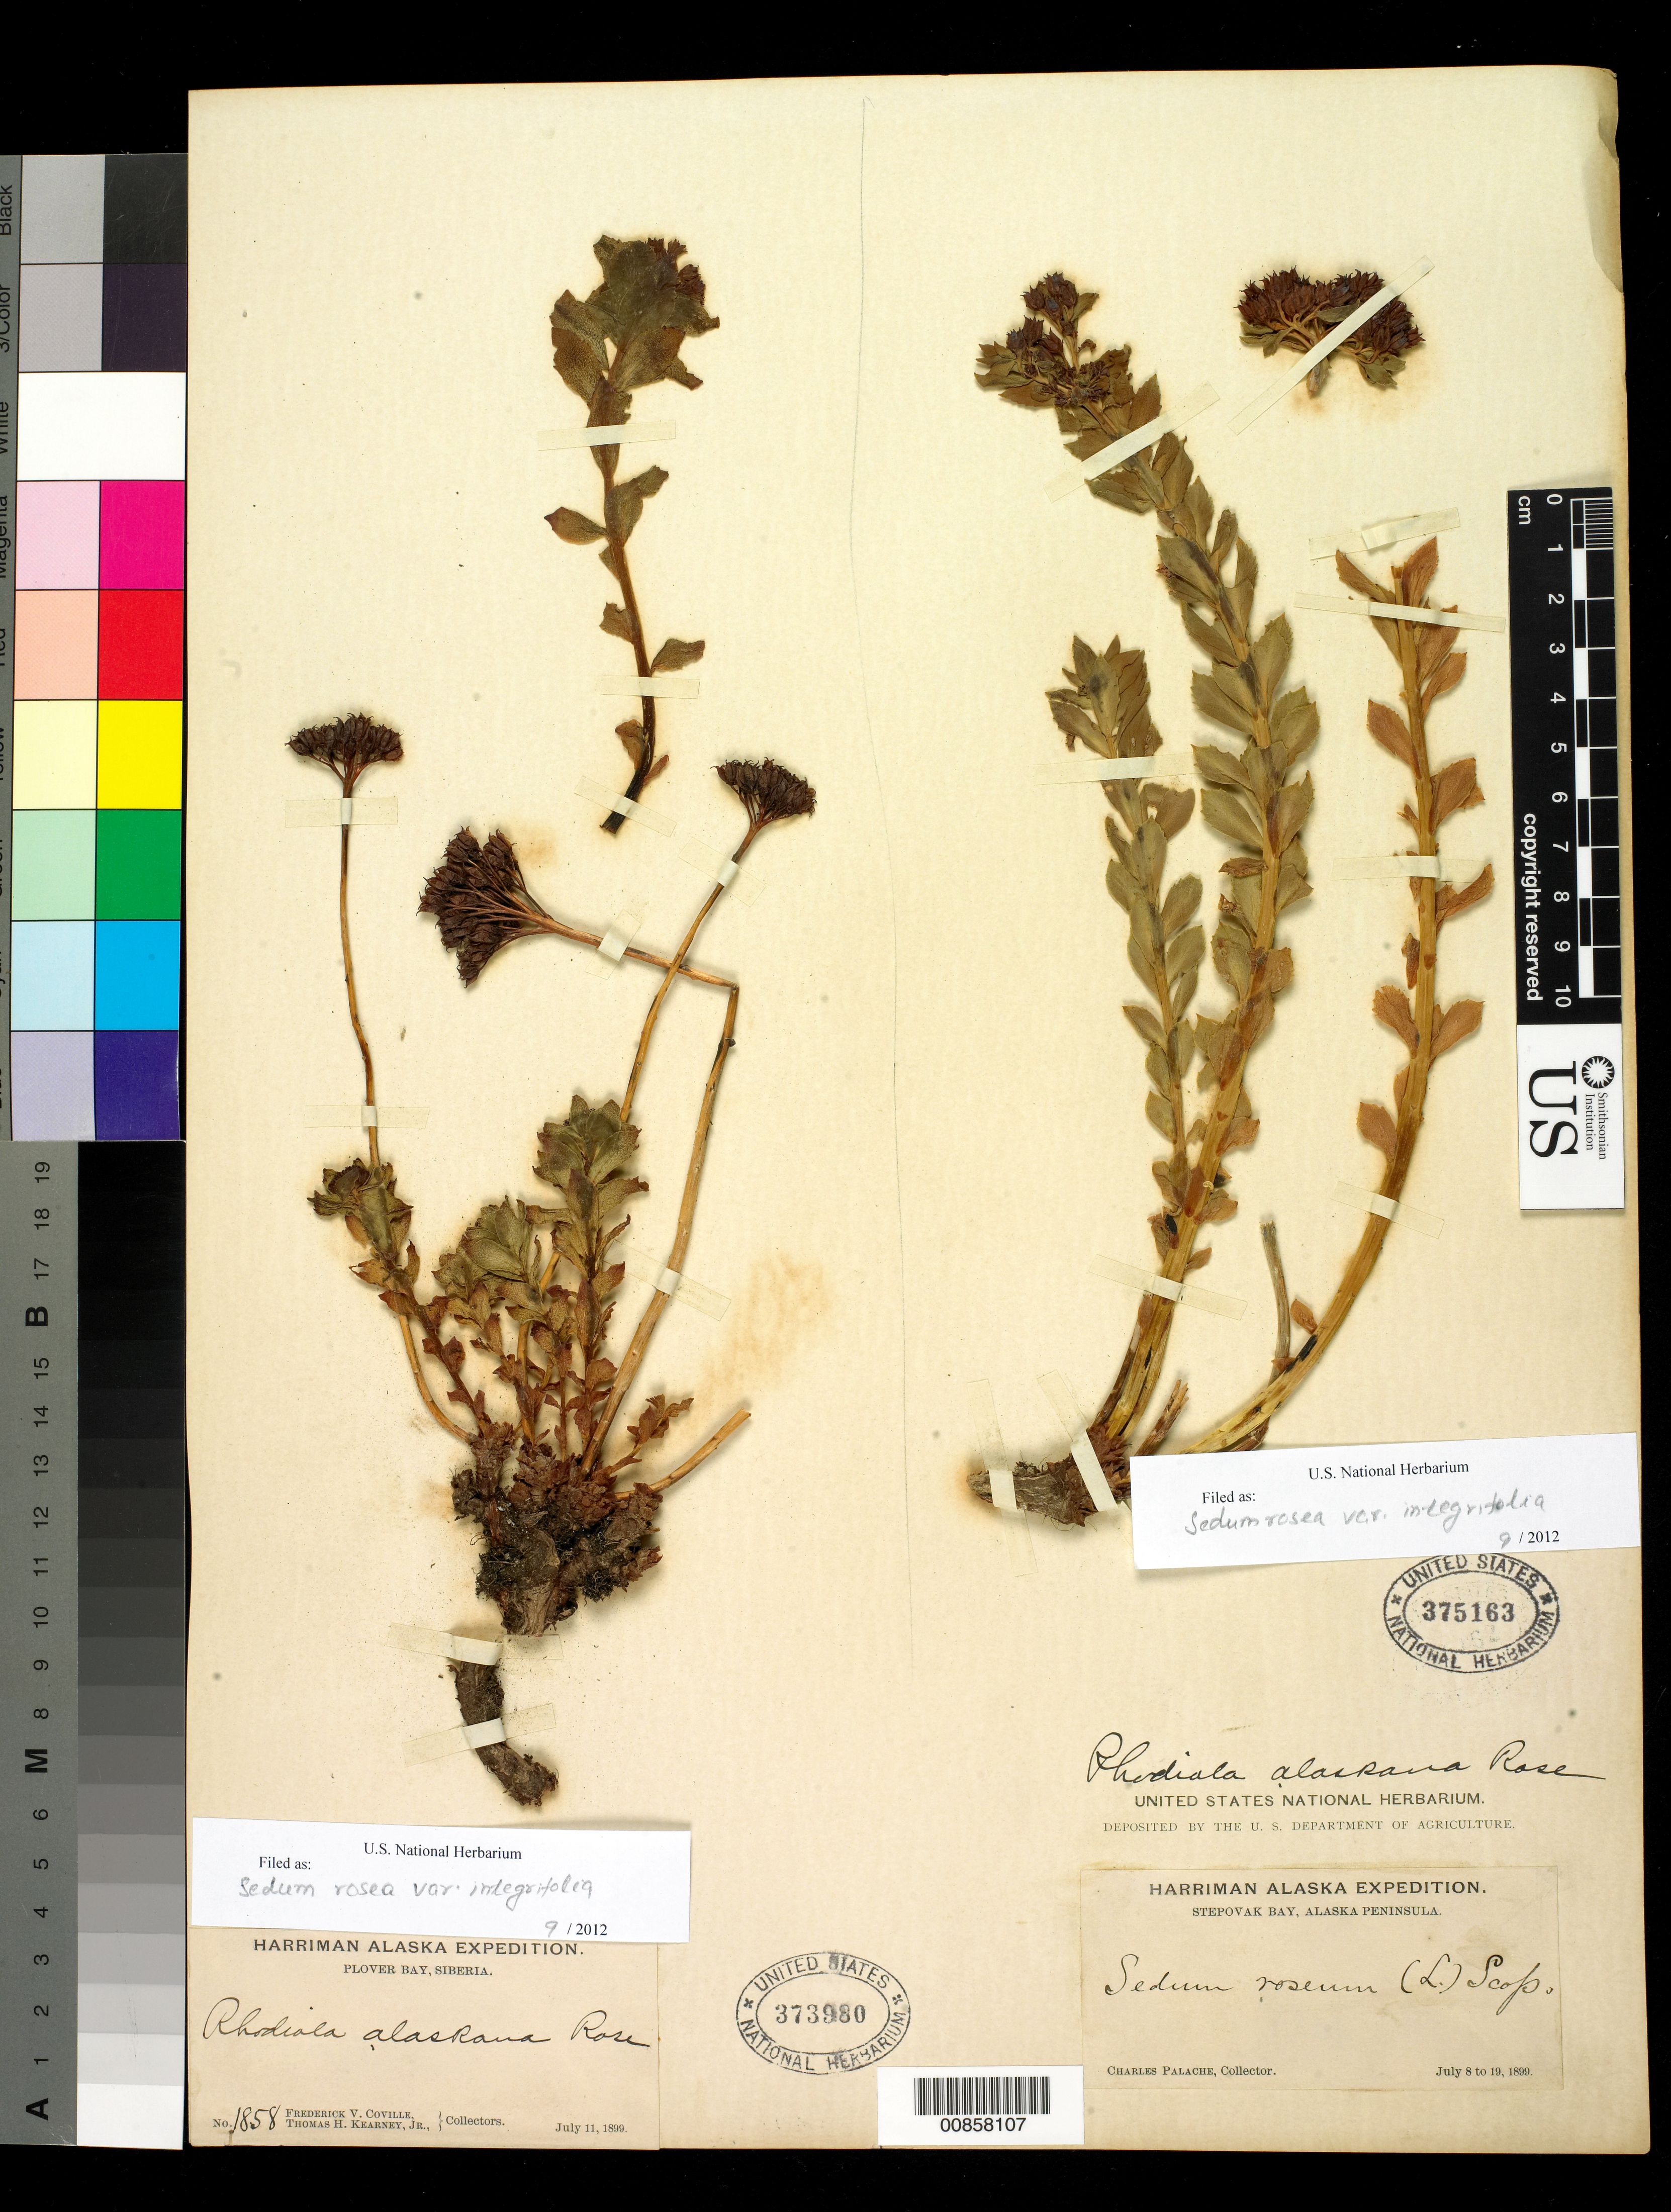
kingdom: Plantae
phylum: Tracheophyta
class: Magnoliopsida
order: Saxifragales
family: Crassulaceae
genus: Rhodiola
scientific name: Rhodiola integrifolia subsp. integrifolia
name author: Raf.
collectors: C. Palache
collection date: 1899-07-08/1899-07-19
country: United States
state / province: Alaska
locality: Stepovak Bay, Alaska Peninsula.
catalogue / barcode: US 375163